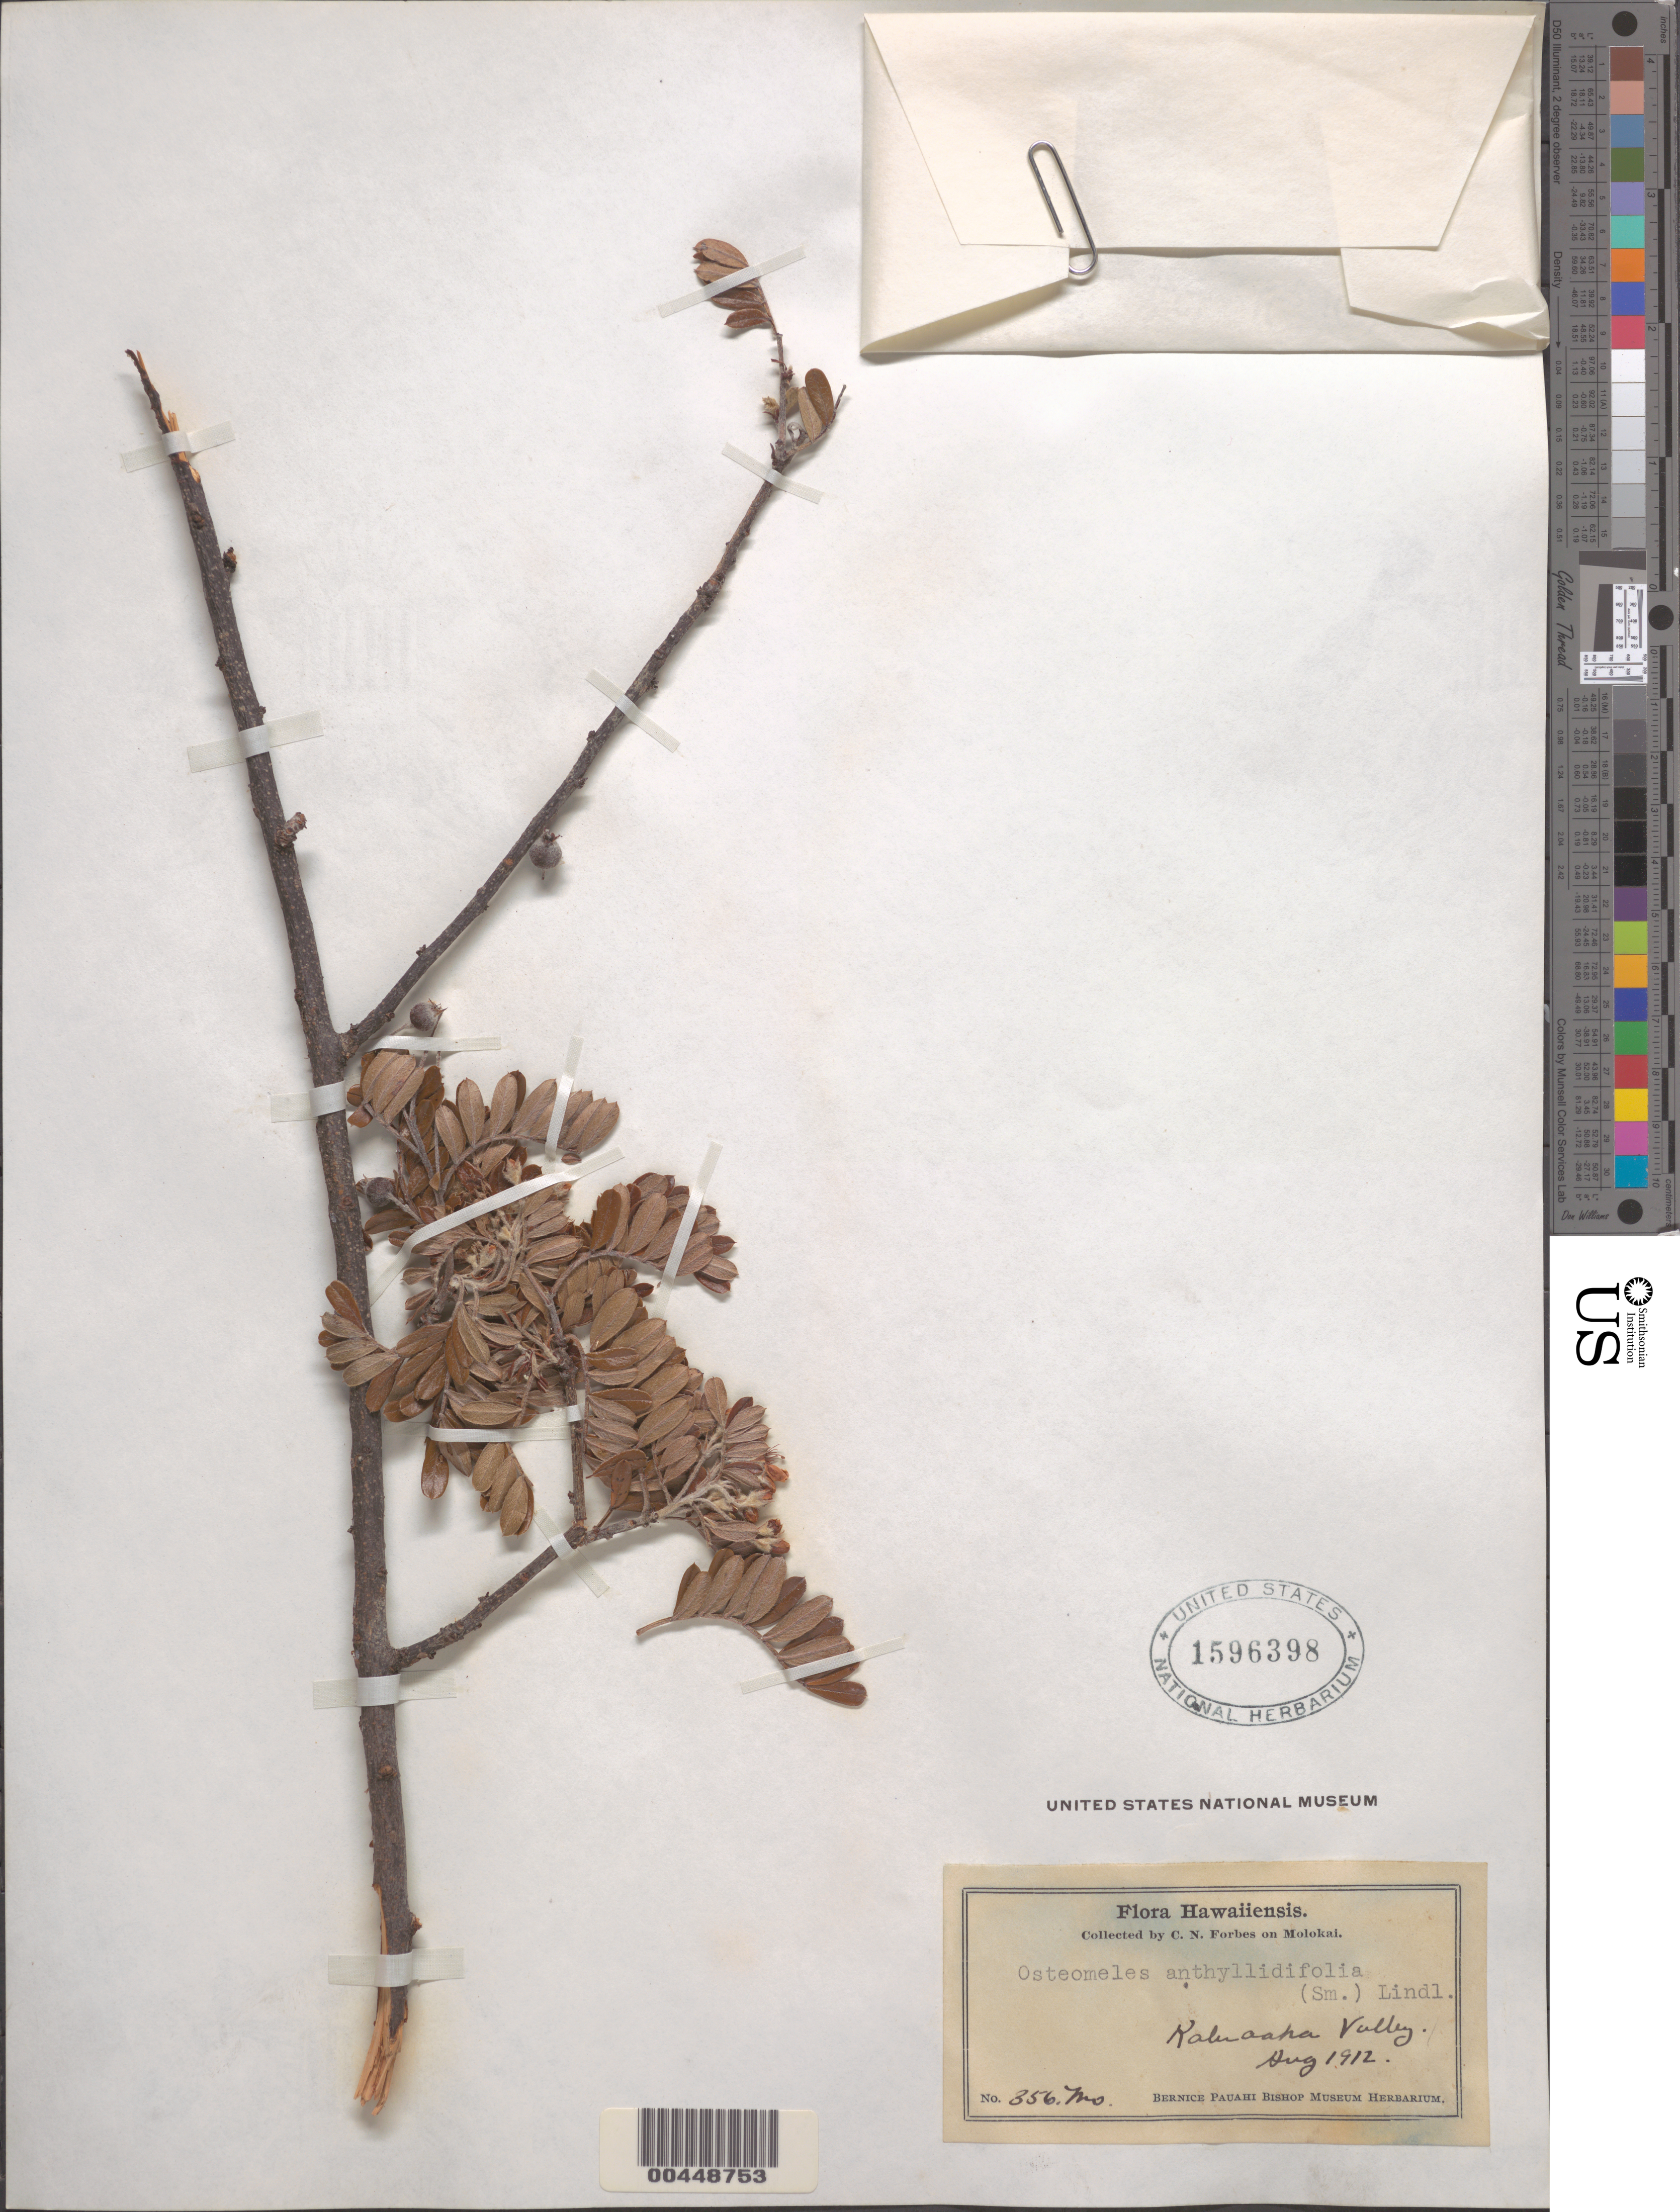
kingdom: Plantae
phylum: Tracheophyta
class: Magnoliopsida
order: Rosales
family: Rosaceae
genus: Osteomeles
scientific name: Osteomeles anthyllidifolia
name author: (Small) Lindl.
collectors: C. N. Forbes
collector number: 356.Mo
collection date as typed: Aug 1912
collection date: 1912-08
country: United States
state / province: Hawaii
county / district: Maui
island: Moloka'i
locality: Kaluaaha Valley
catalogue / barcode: US 1596398